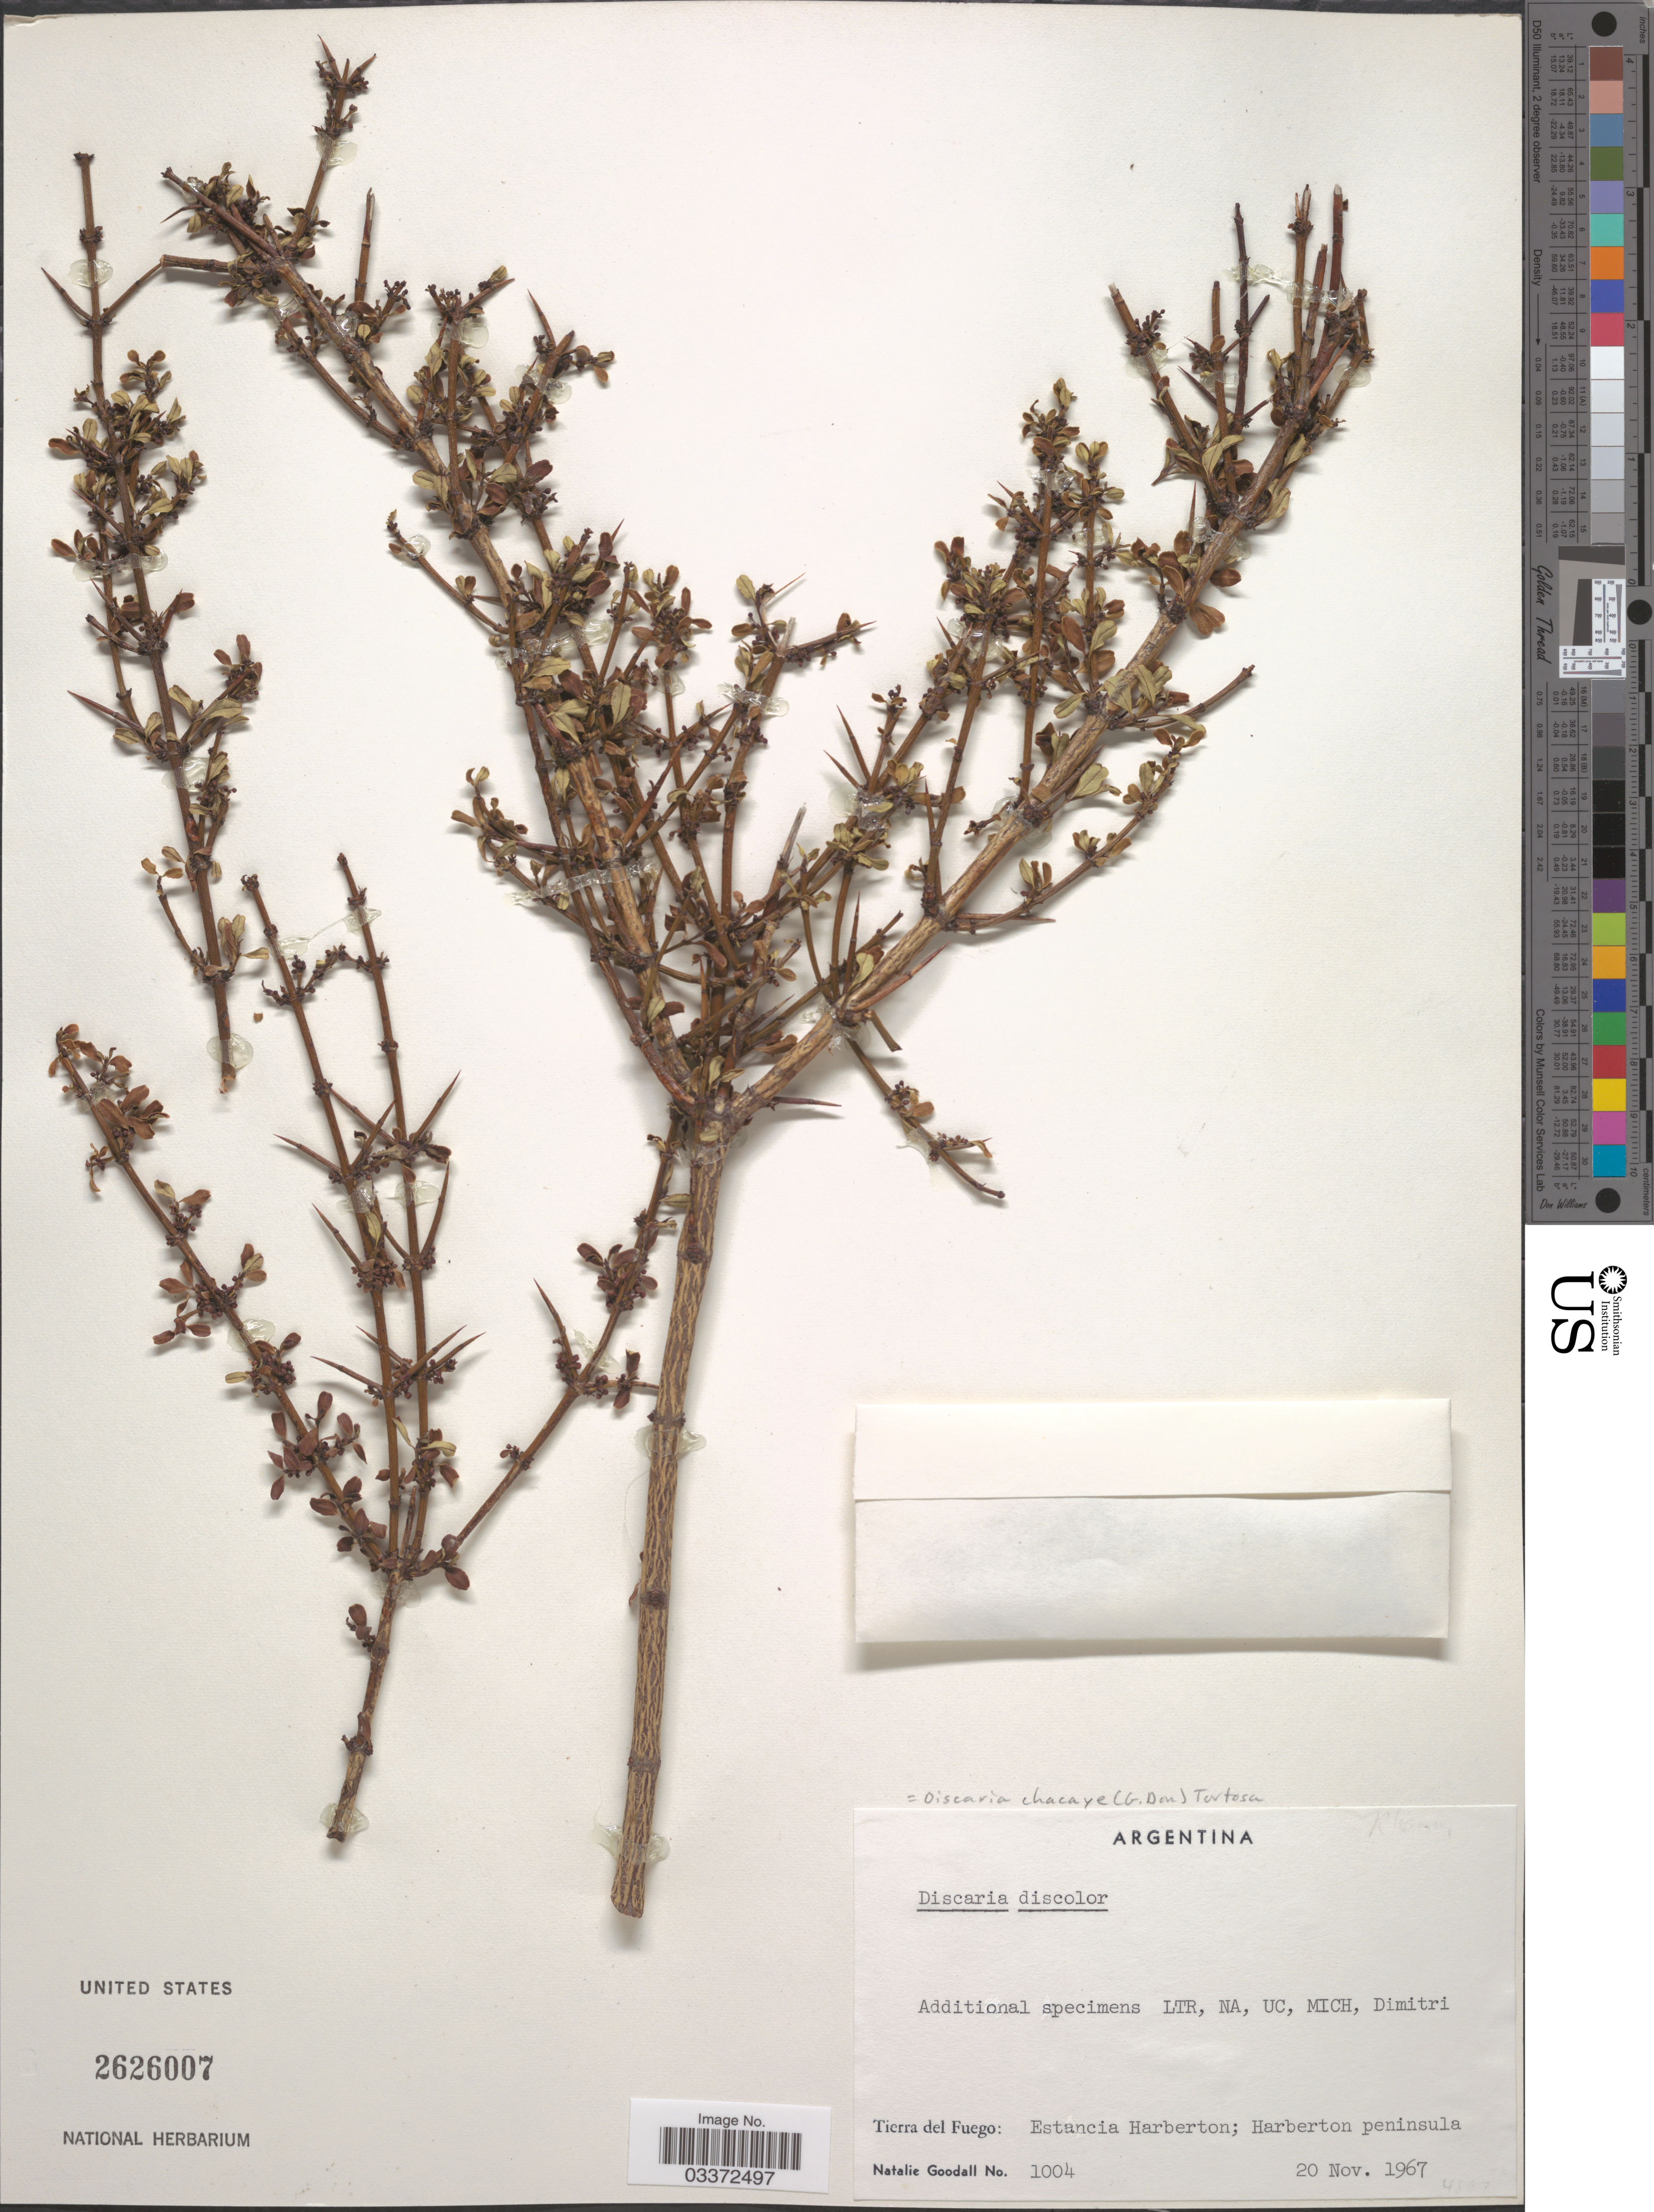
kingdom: Plantae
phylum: Tracheophyta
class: Magnoliopsida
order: Rosales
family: Rhamnaceae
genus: Discaria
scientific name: Discaria chacaye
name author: (G. Don) Tortosa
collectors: N. Goodall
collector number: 1004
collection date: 1967-11-20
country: Argentina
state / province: Tierra del Fuego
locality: Estancia Harberton; Harberton peninsula.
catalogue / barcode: US 2626007